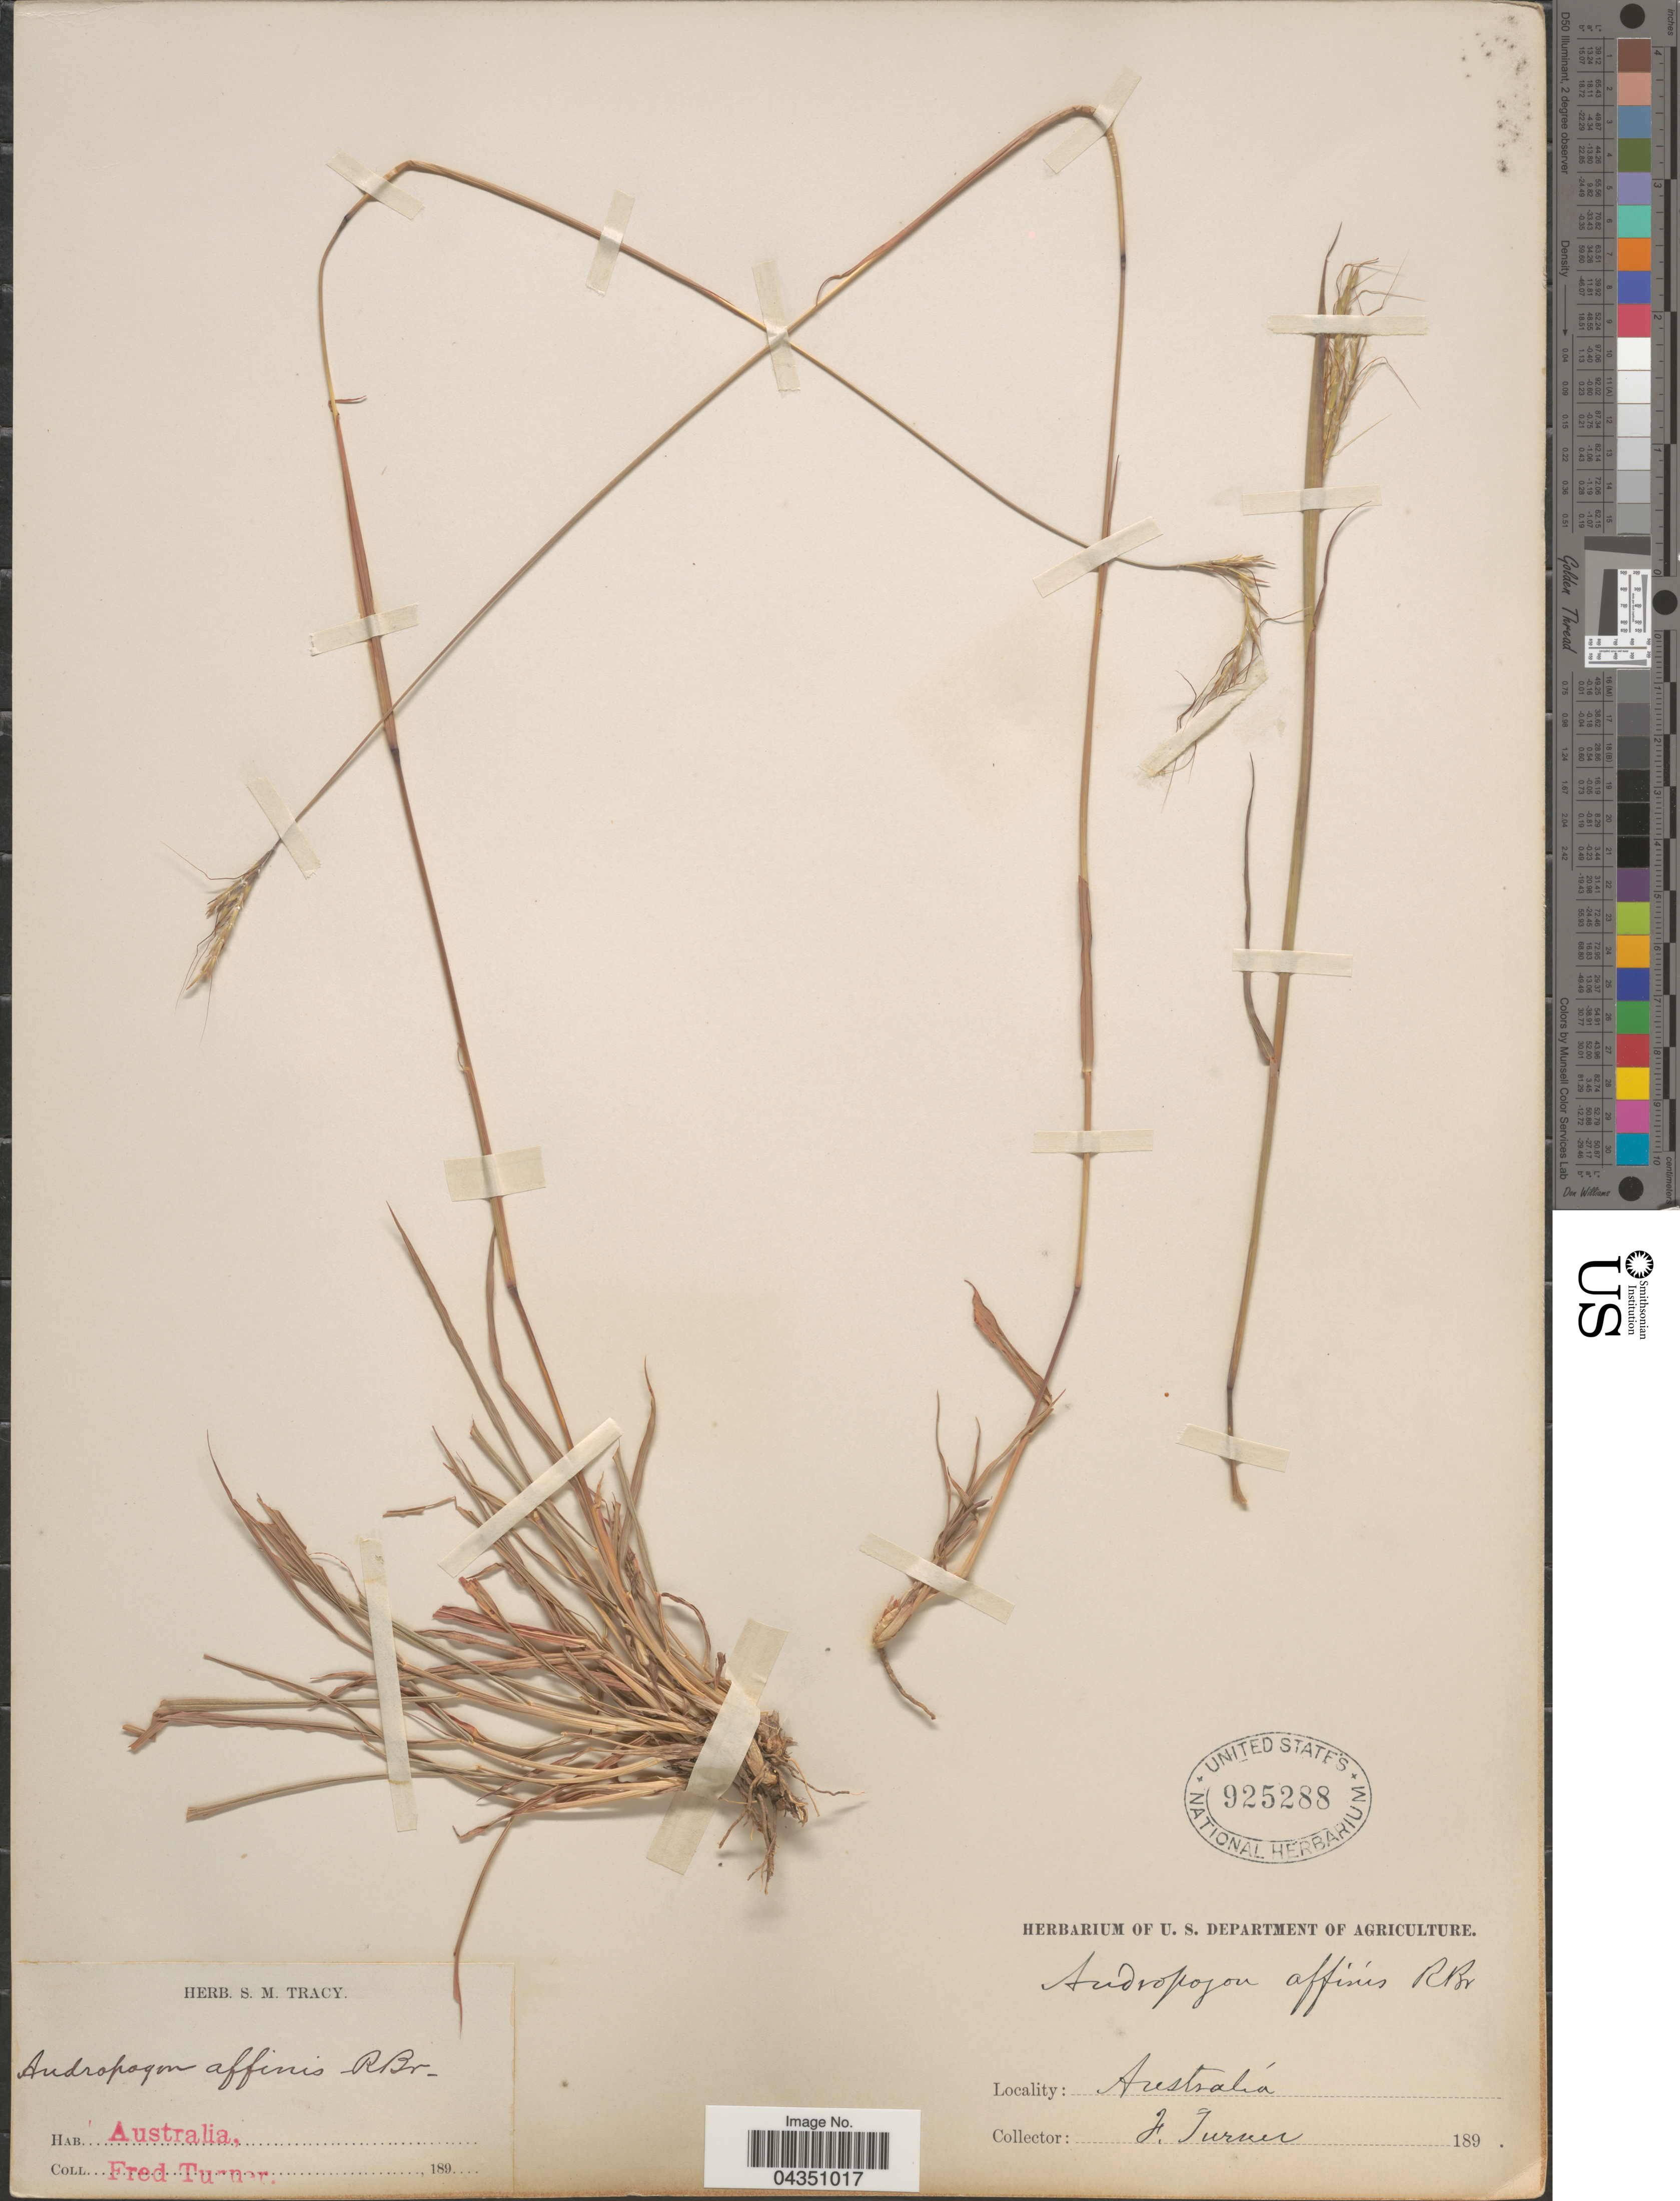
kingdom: Plantae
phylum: Tracheophyta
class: Liliopsida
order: Poales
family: Poaceae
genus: Dichanthium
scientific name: Dichanthium affine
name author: (R. Br.) A. Camus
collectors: F. Turner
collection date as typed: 189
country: Australia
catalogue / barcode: US 925288